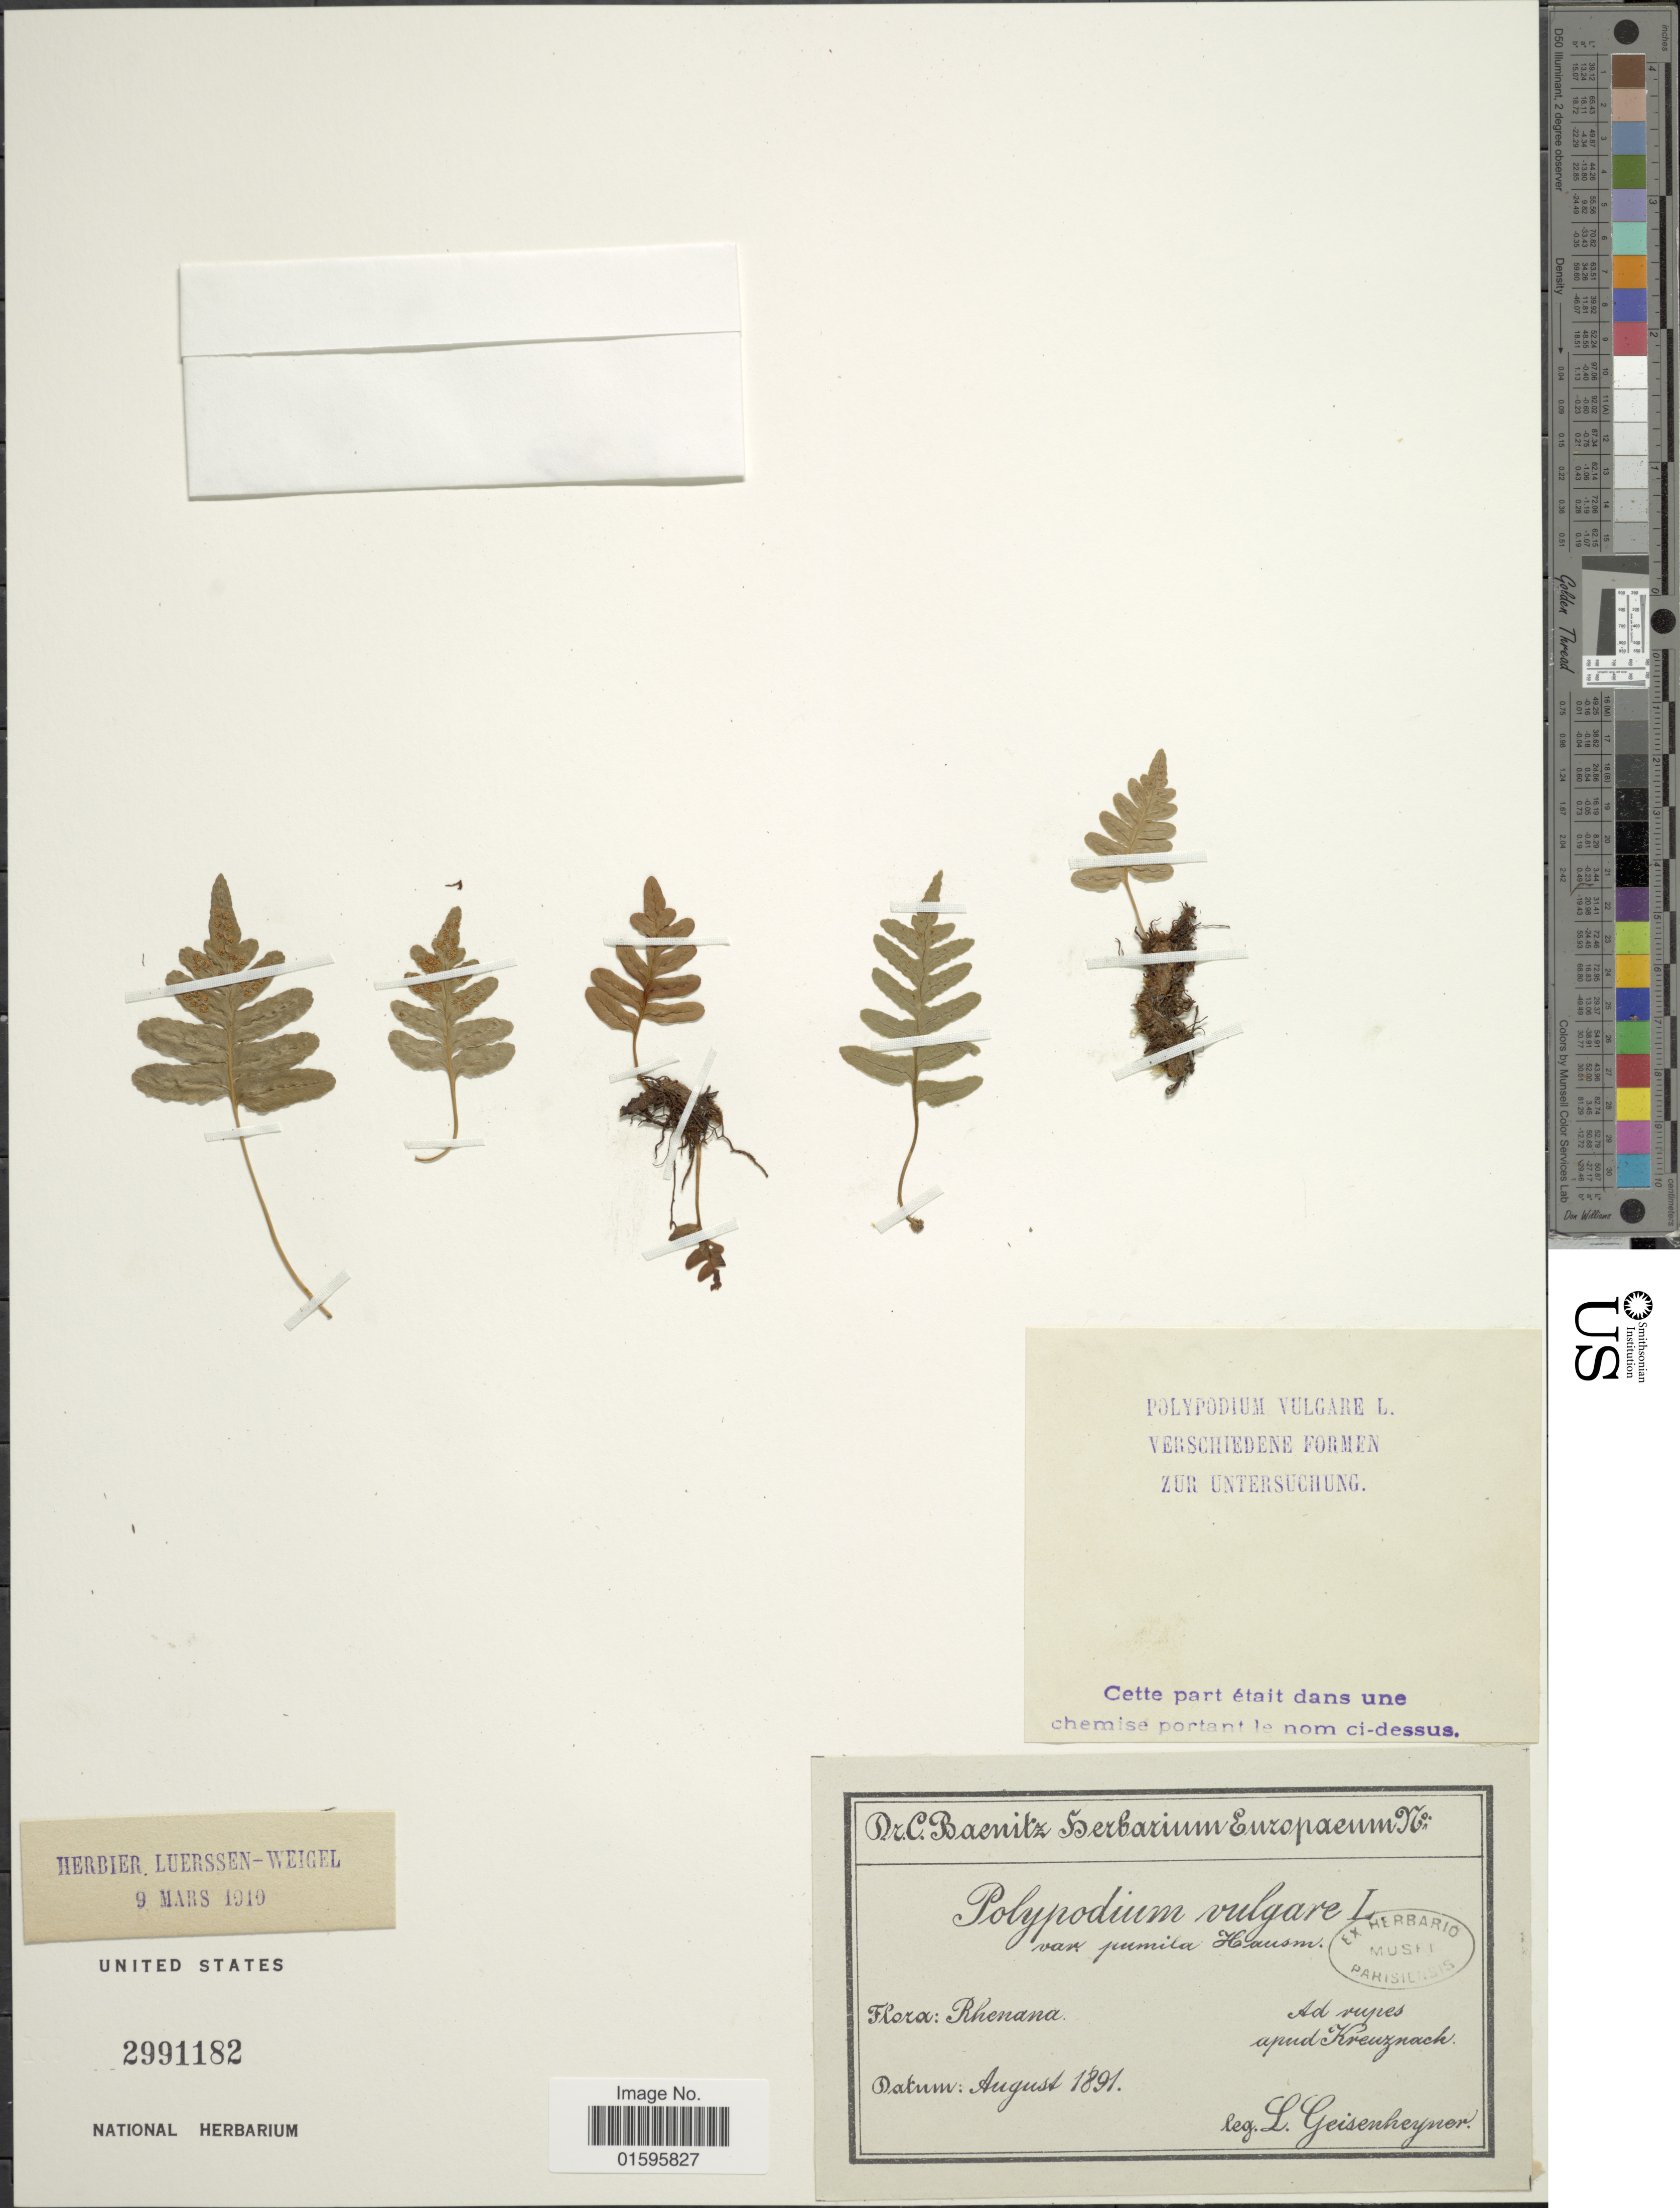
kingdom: Plantae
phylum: Tracheophyta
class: Polypodiopsida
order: Polypodiales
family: Polypodiaceae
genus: Polypodium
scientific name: Polypodium vulgare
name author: L.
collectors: L. Geisenheyner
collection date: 1891-08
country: Germany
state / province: Rhineland-Palatinate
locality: Rhenana, upud Kreuznack [interpreted]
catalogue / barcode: US 2991182